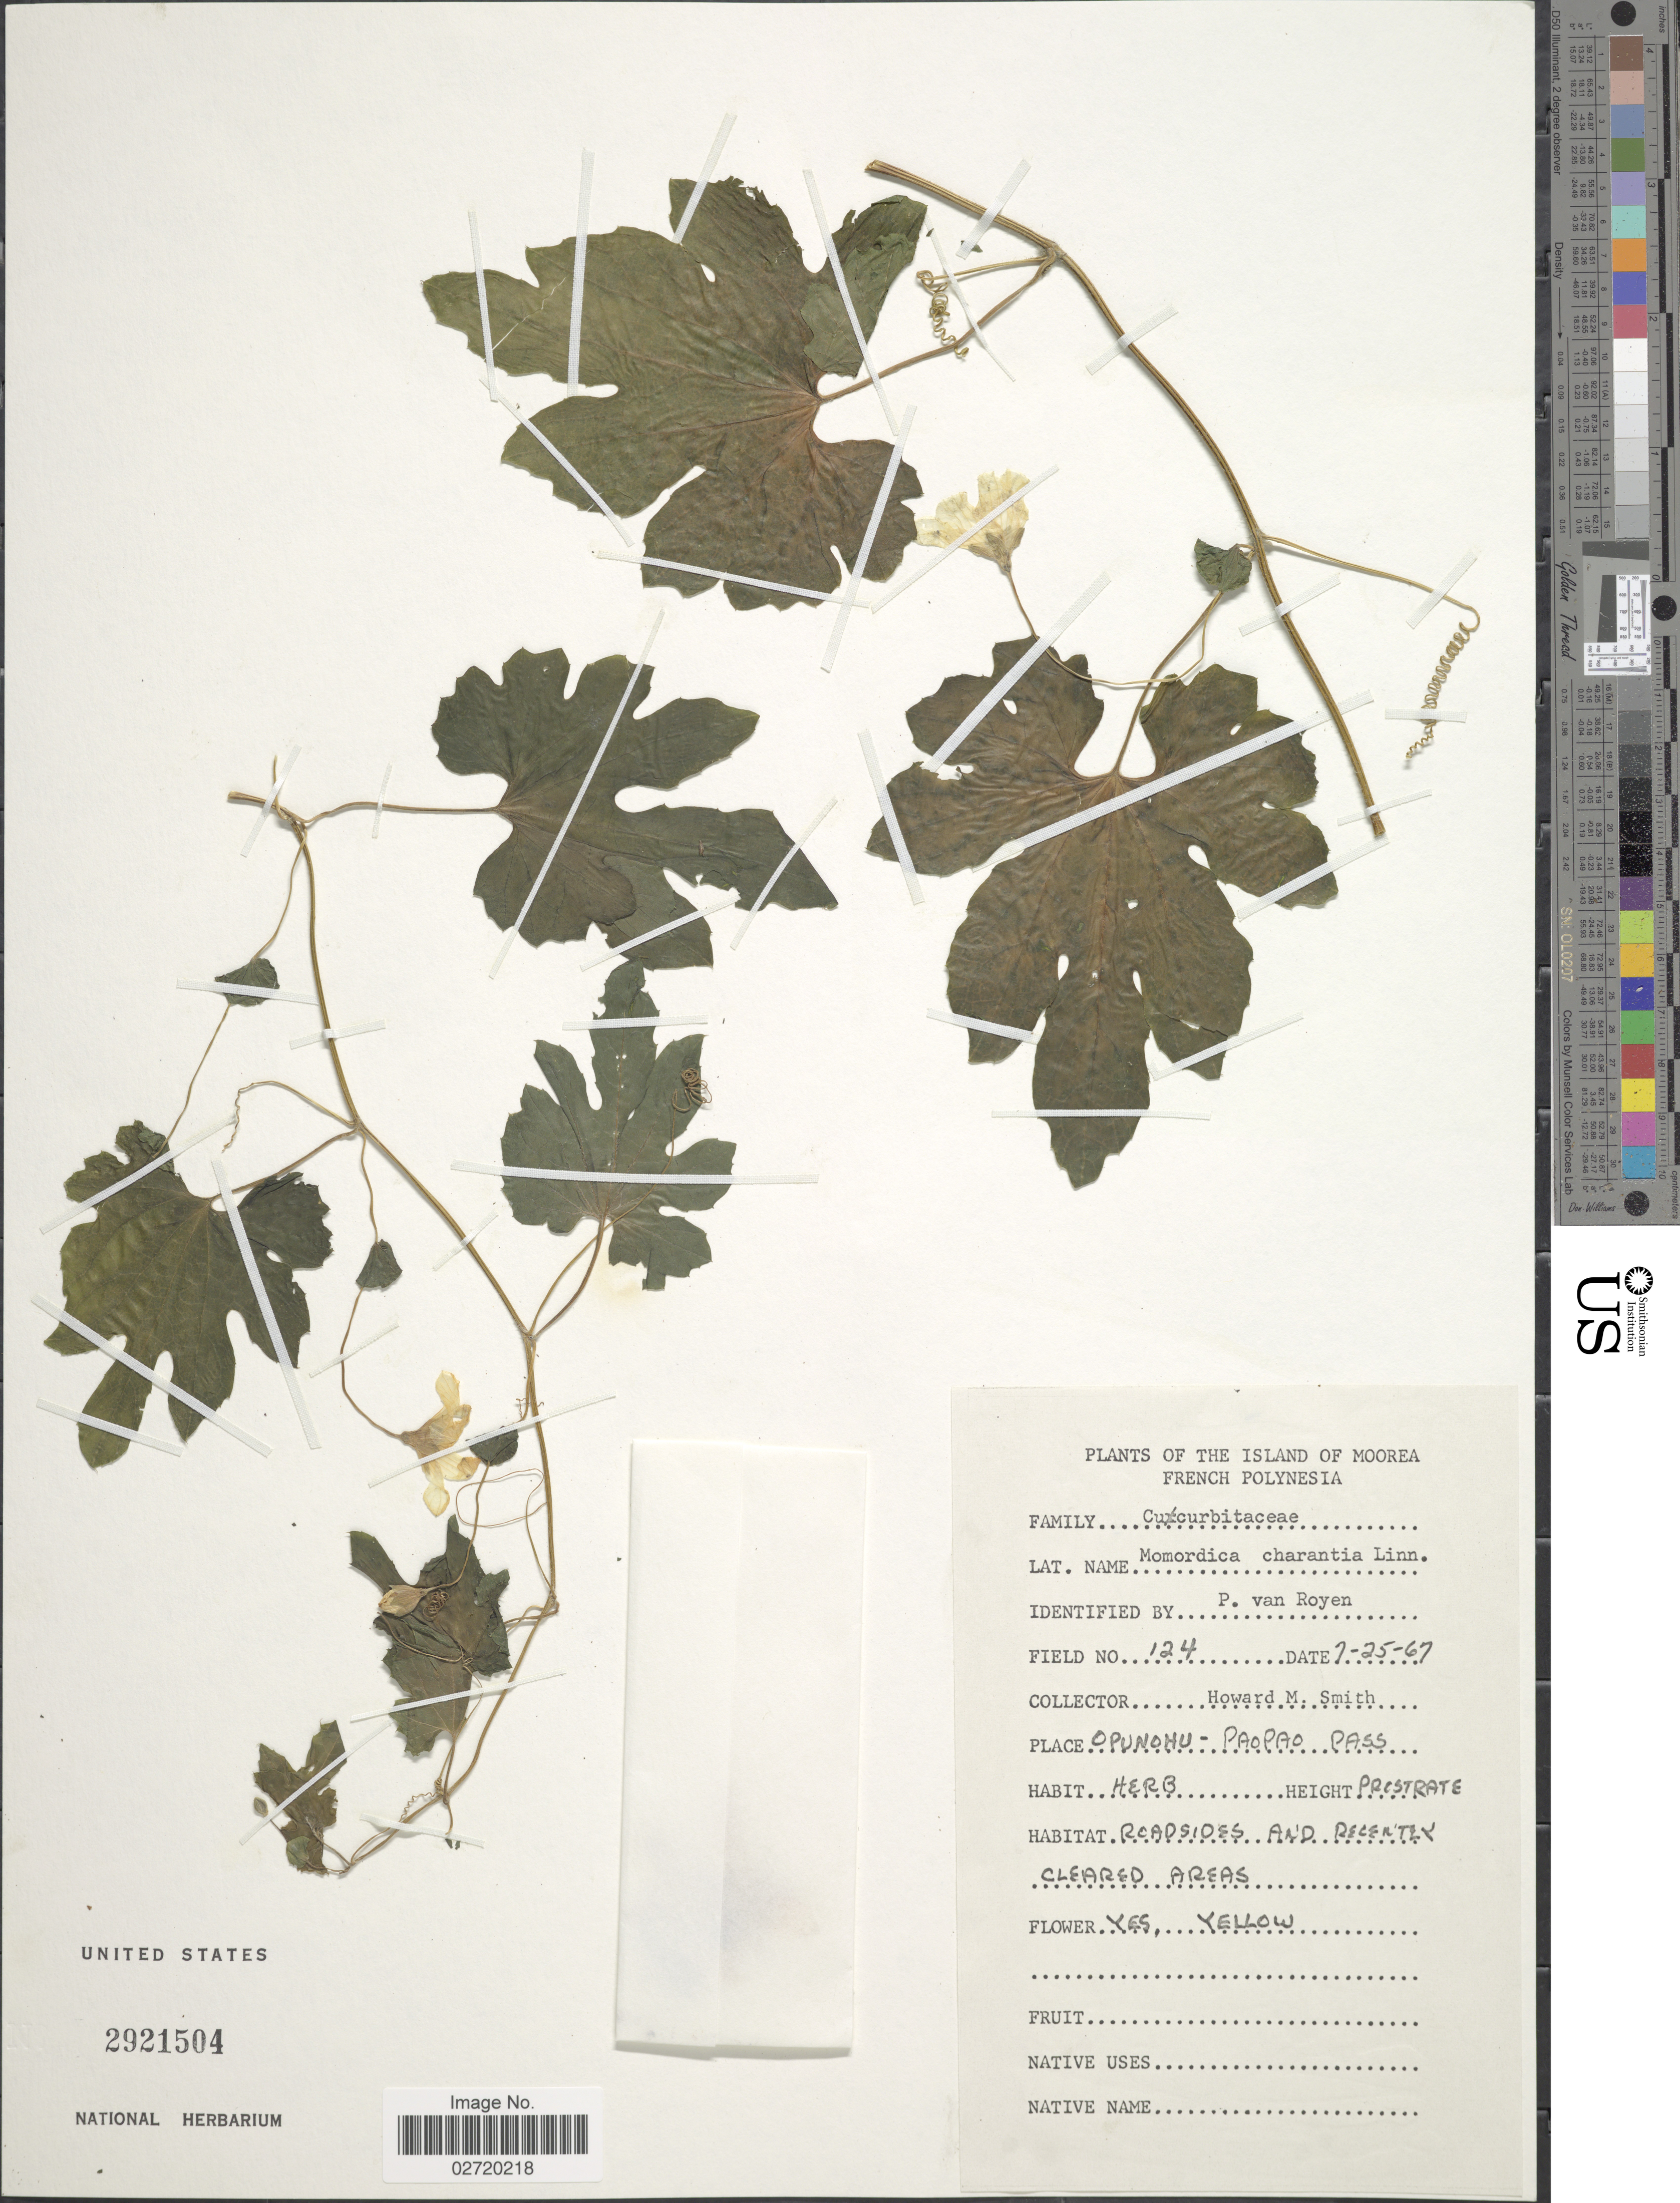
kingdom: Plantae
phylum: Tracheophyta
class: Magnoliopsida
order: Cucurbitales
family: Cucurbitaceae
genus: Momordica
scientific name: Momordica charantia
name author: L.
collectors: H. M. Smith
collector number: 124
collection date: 1967-07-25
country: French Polynesia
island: Moorea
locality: The Island of Moorea, Opunohu - Paopao Pass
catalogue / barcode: US 2921504